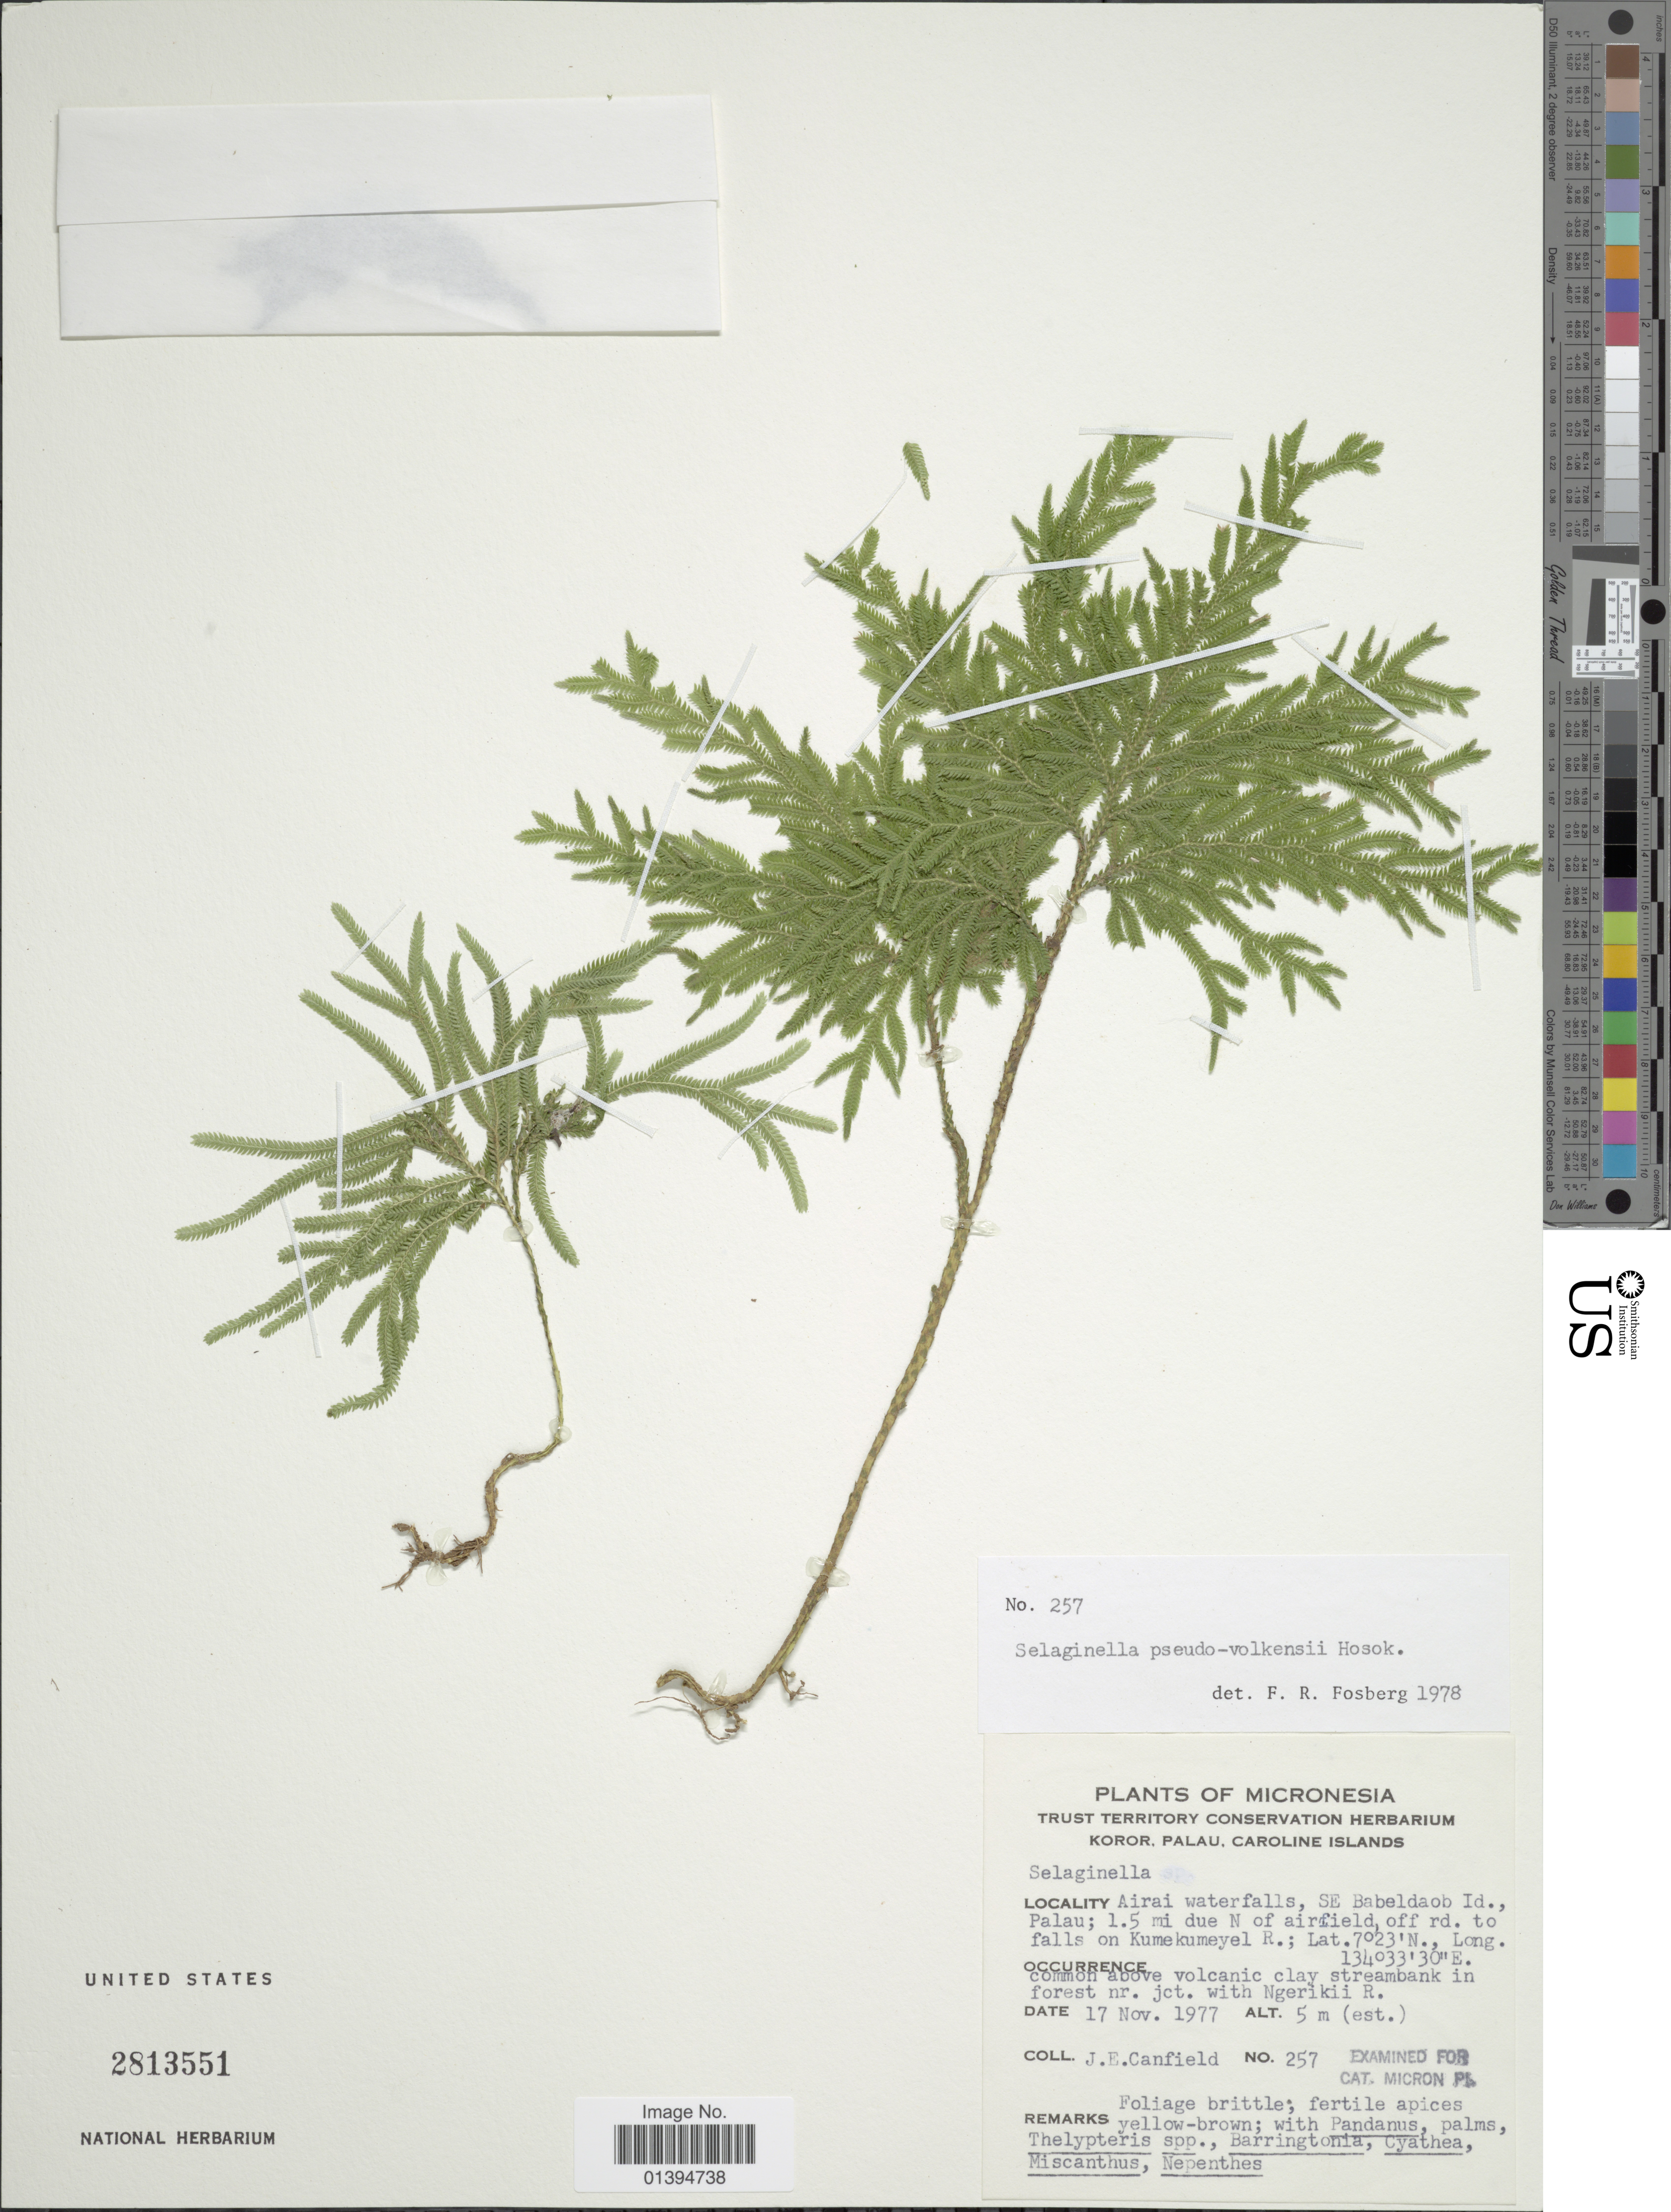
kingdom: Plantae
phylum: Tracheophyta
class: Lycopodiopsida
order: Selaginellales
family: Selaginellaceae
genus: Selaginella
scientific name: Selaginella pseudo-volkensii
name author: Hosok.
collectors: J. E. Canfield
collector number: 257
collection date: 1977-11-17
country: Palau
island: Babeldaob [Babelthuap]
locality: Airai waterfalls, SE Babeldaob Id., 1.5 mi due N of airfield, off rd. to falls on Kumekumeyel R.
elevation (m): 5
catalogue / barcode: US 2813551